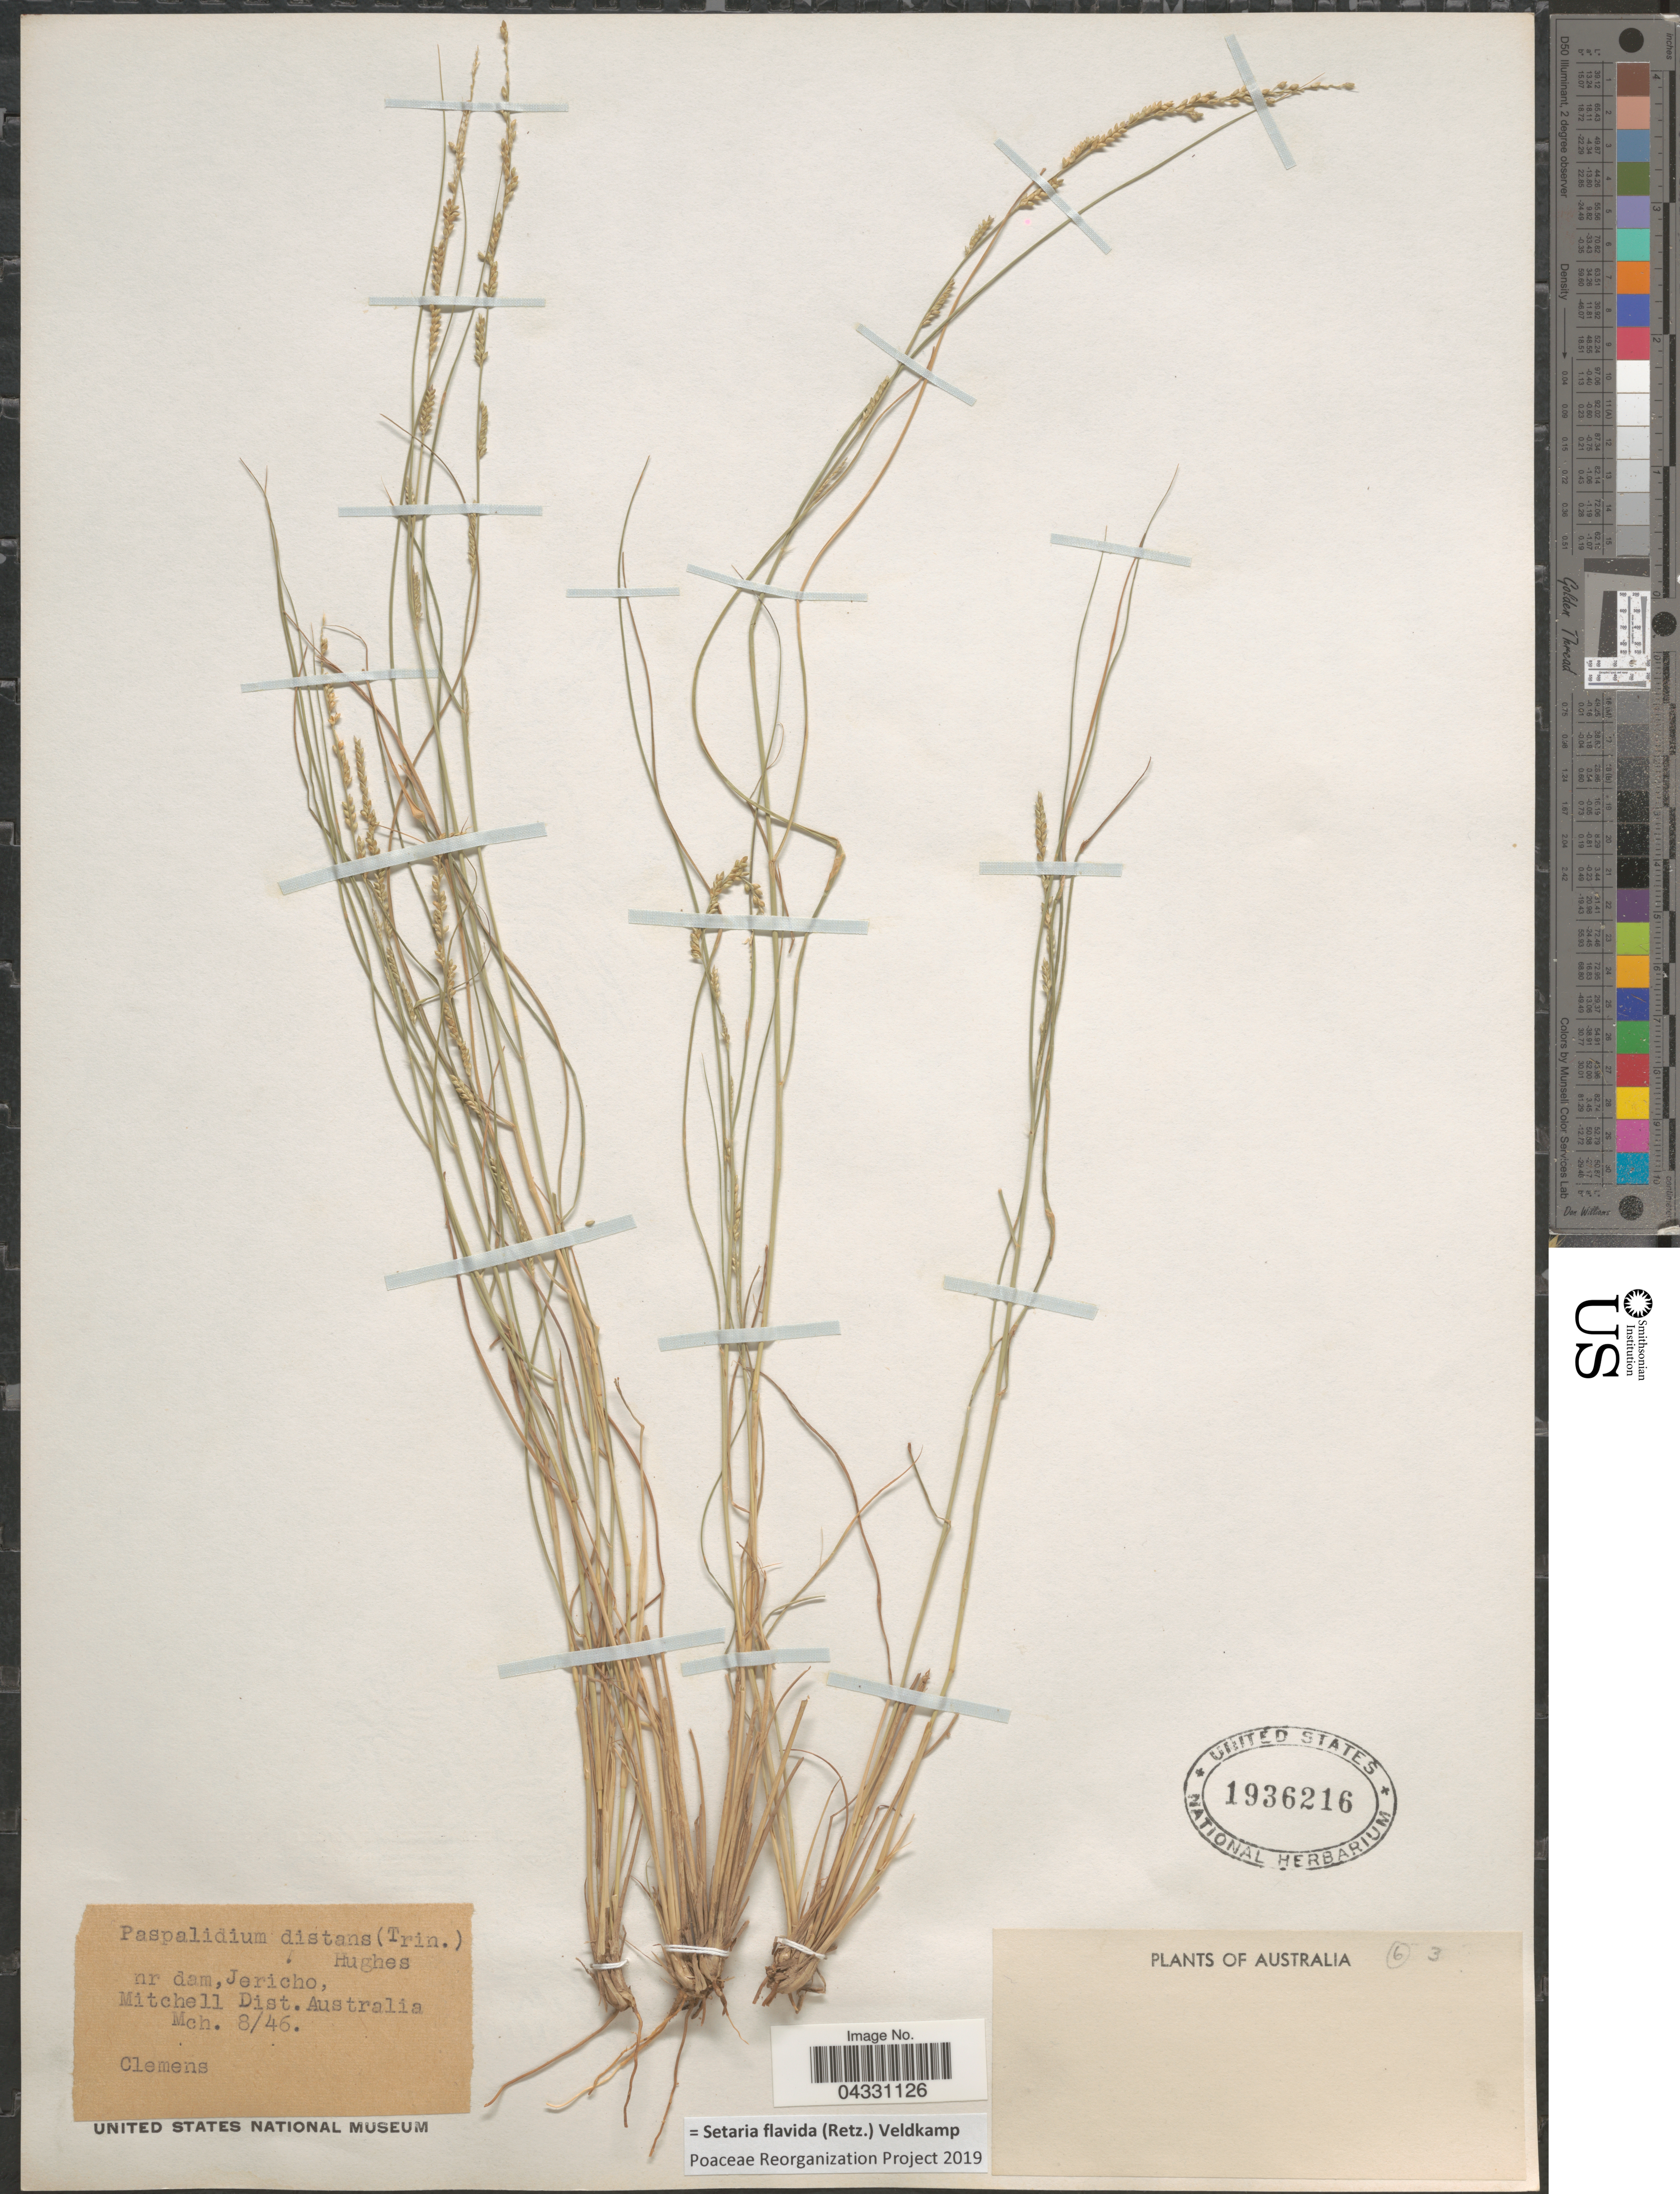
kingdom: Plantae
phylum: Tracheophyta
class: Liliopsida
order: Poales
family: Poaceae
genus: Setaria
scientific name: Setaria flavida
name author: (Retz.) Veldkamp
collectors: -. Clemens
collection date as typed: Transcribed d/m/y: 8/3/46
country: Australia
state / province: Queensland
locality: Nr dam, Jericho, Mitchell Dist.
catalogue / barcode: US 1936216